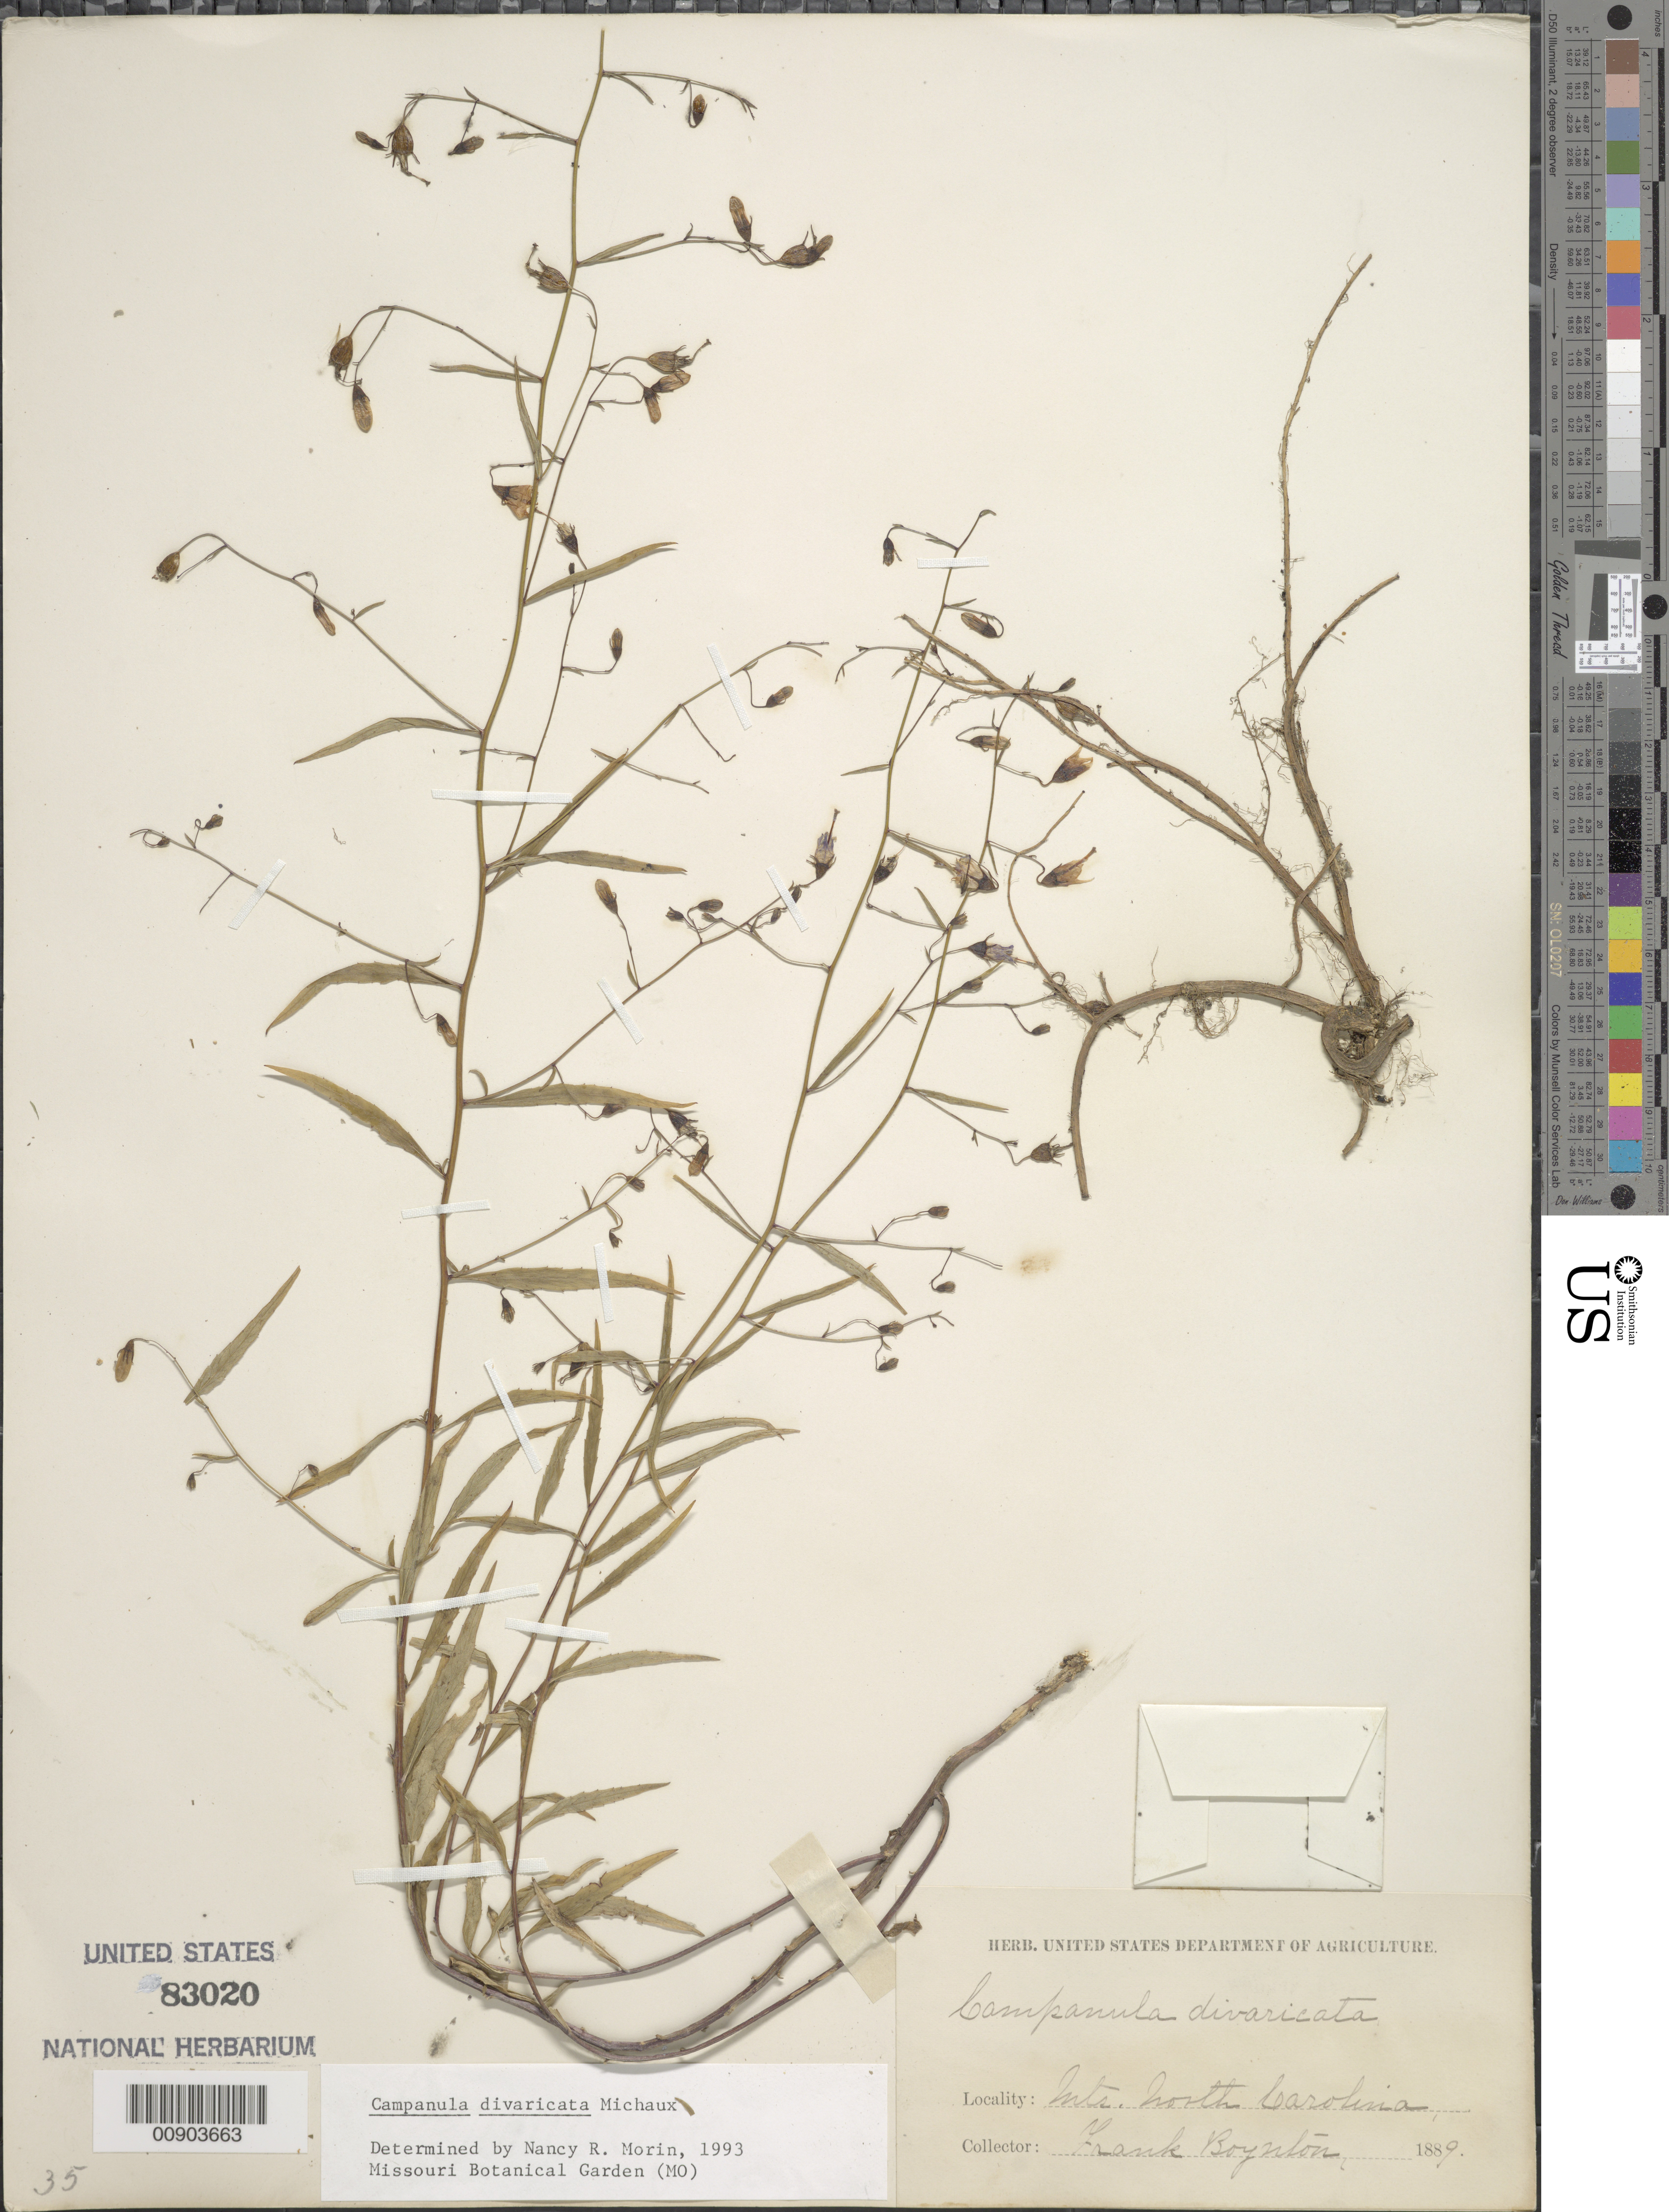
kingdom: Plantae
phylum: Tracheophyta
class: Magnoliopsida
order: Asterales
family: Campanulaceae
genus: Campanula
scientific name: Campanula divaricata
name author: Michx.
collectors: F. Boynton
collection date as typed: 1889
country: United States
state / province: North Carolina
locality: Mountains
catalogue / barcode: US 83020